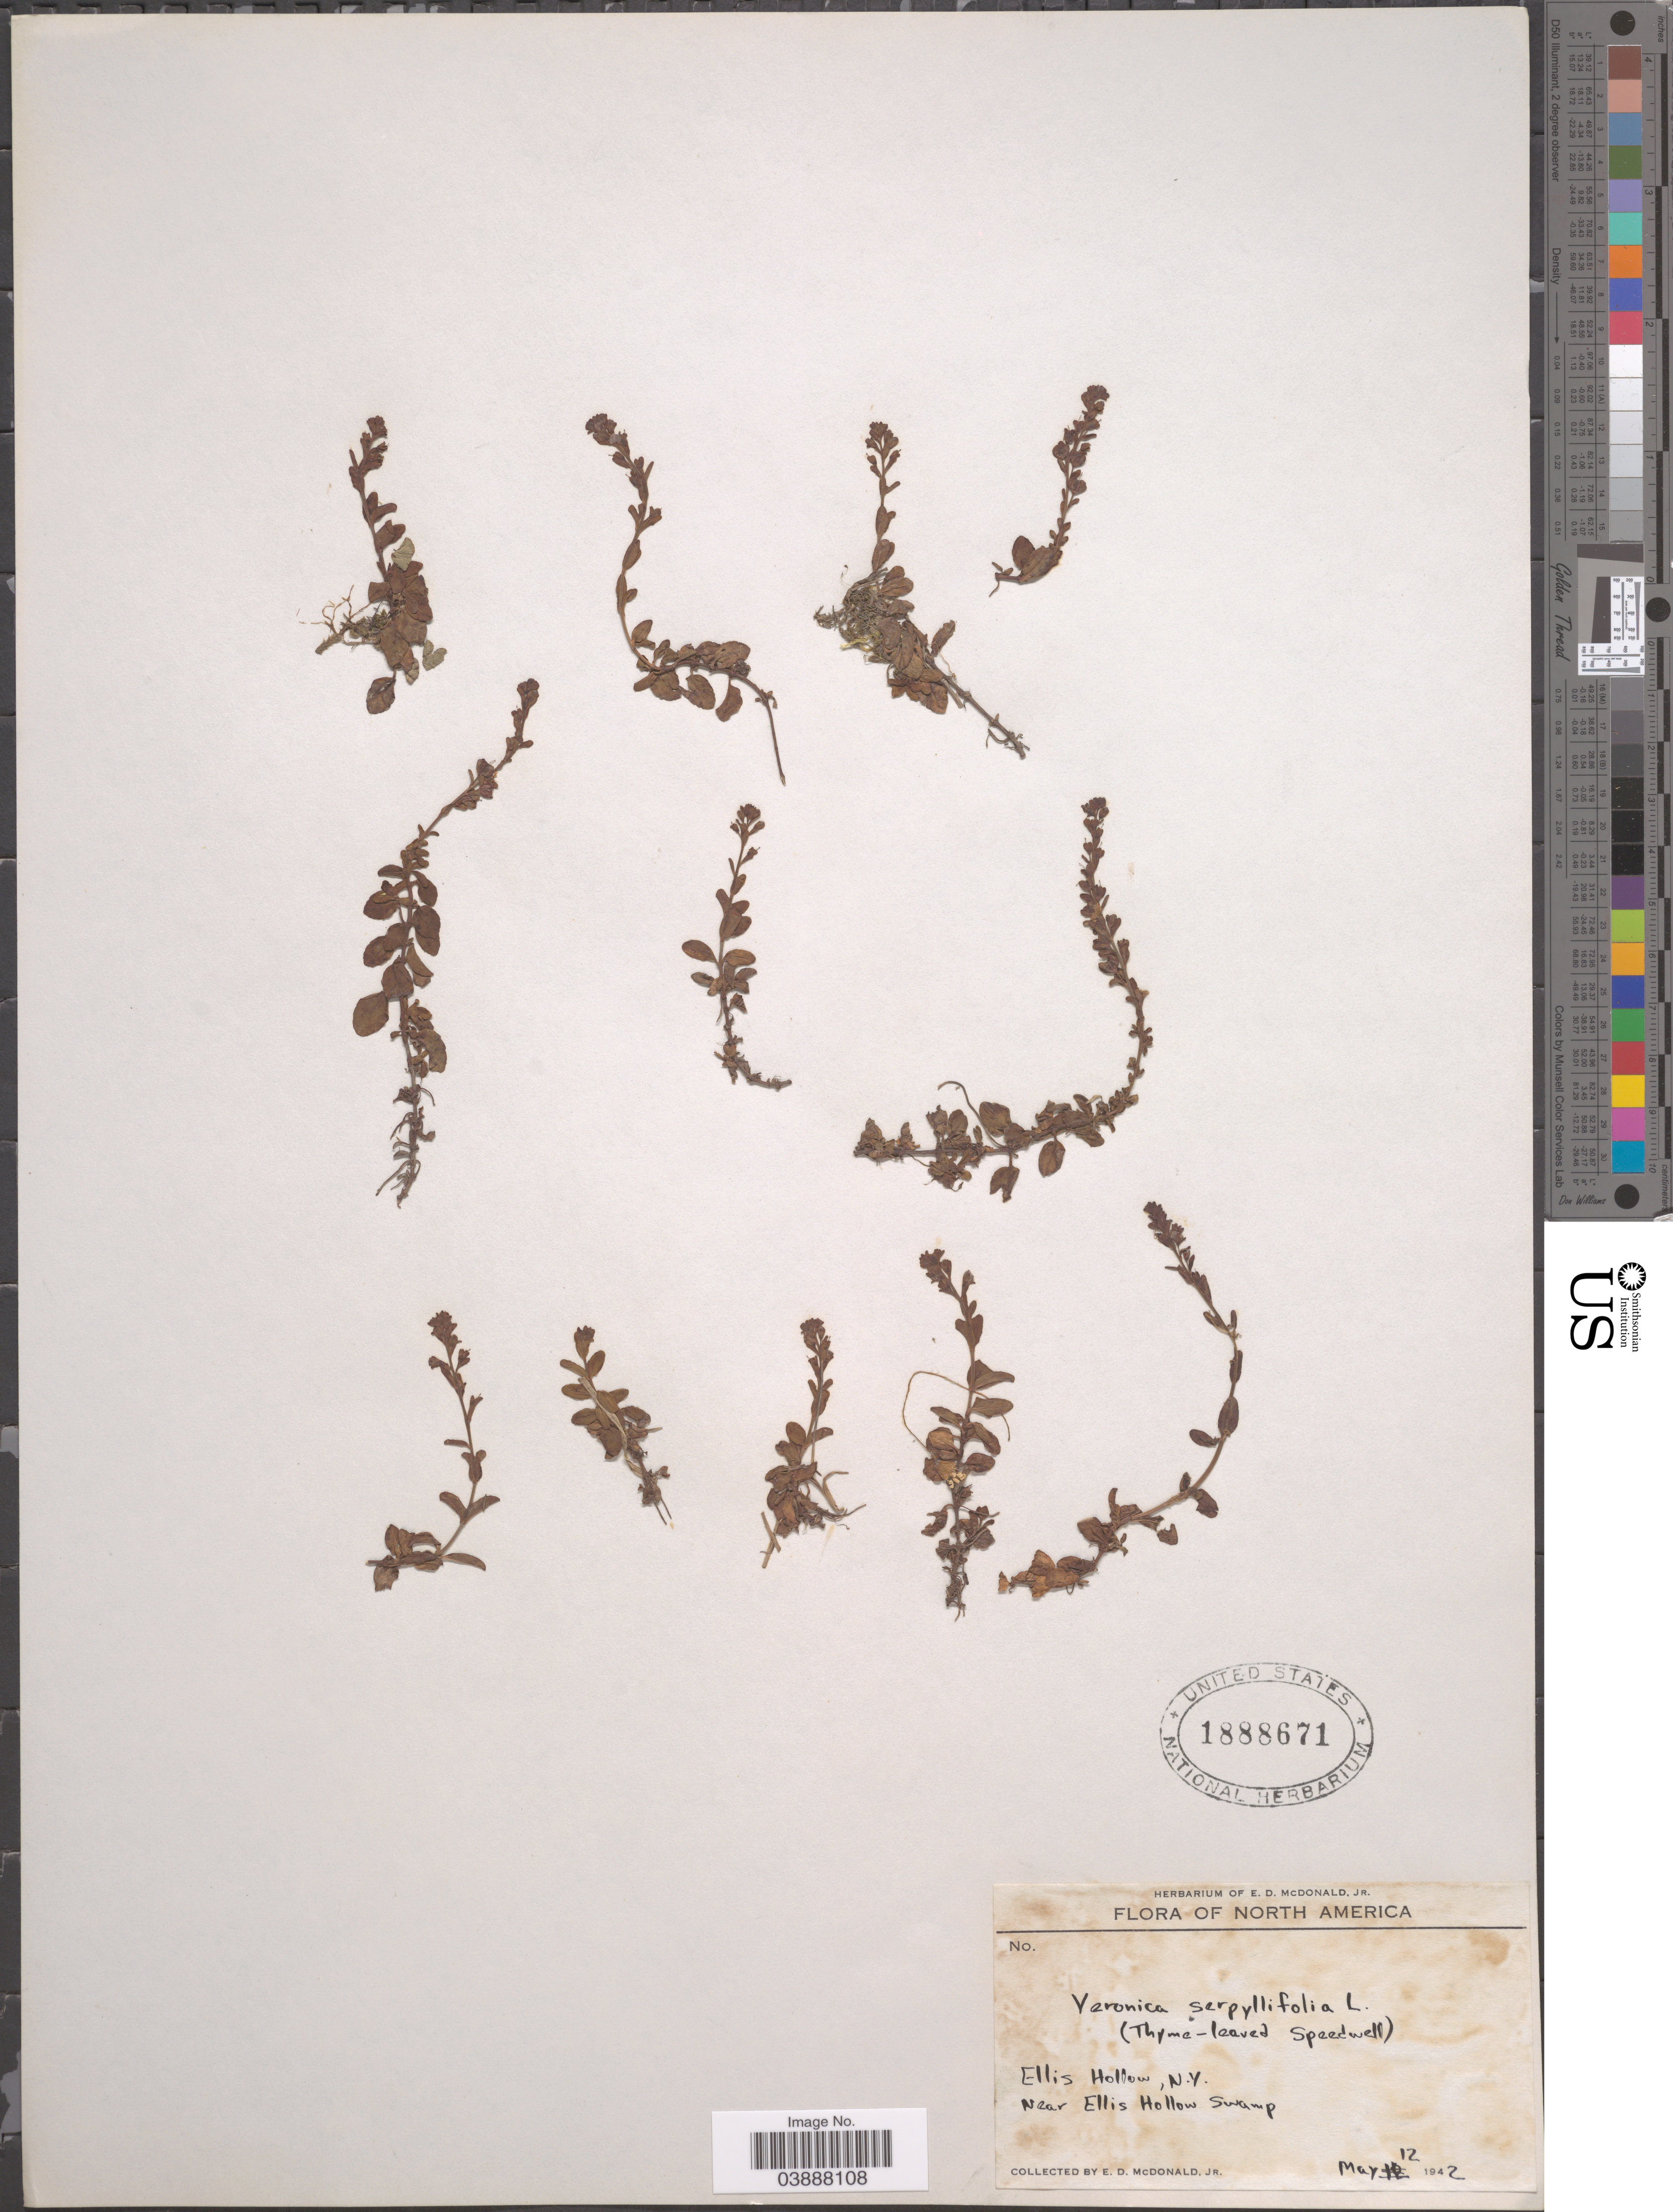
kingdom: Plantae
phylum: Tracheophyta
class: Magnoliopsida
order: Lamiales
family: Plantaginaceae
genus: Veronica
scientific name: Veronica serpyllifolia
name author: L.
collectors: E. D. McDonald Jr.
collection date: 1942-05-12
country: United States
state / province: New York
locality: Ellis Hollow, Near Ellis Hollow Swamp.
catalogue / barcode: US 1888671